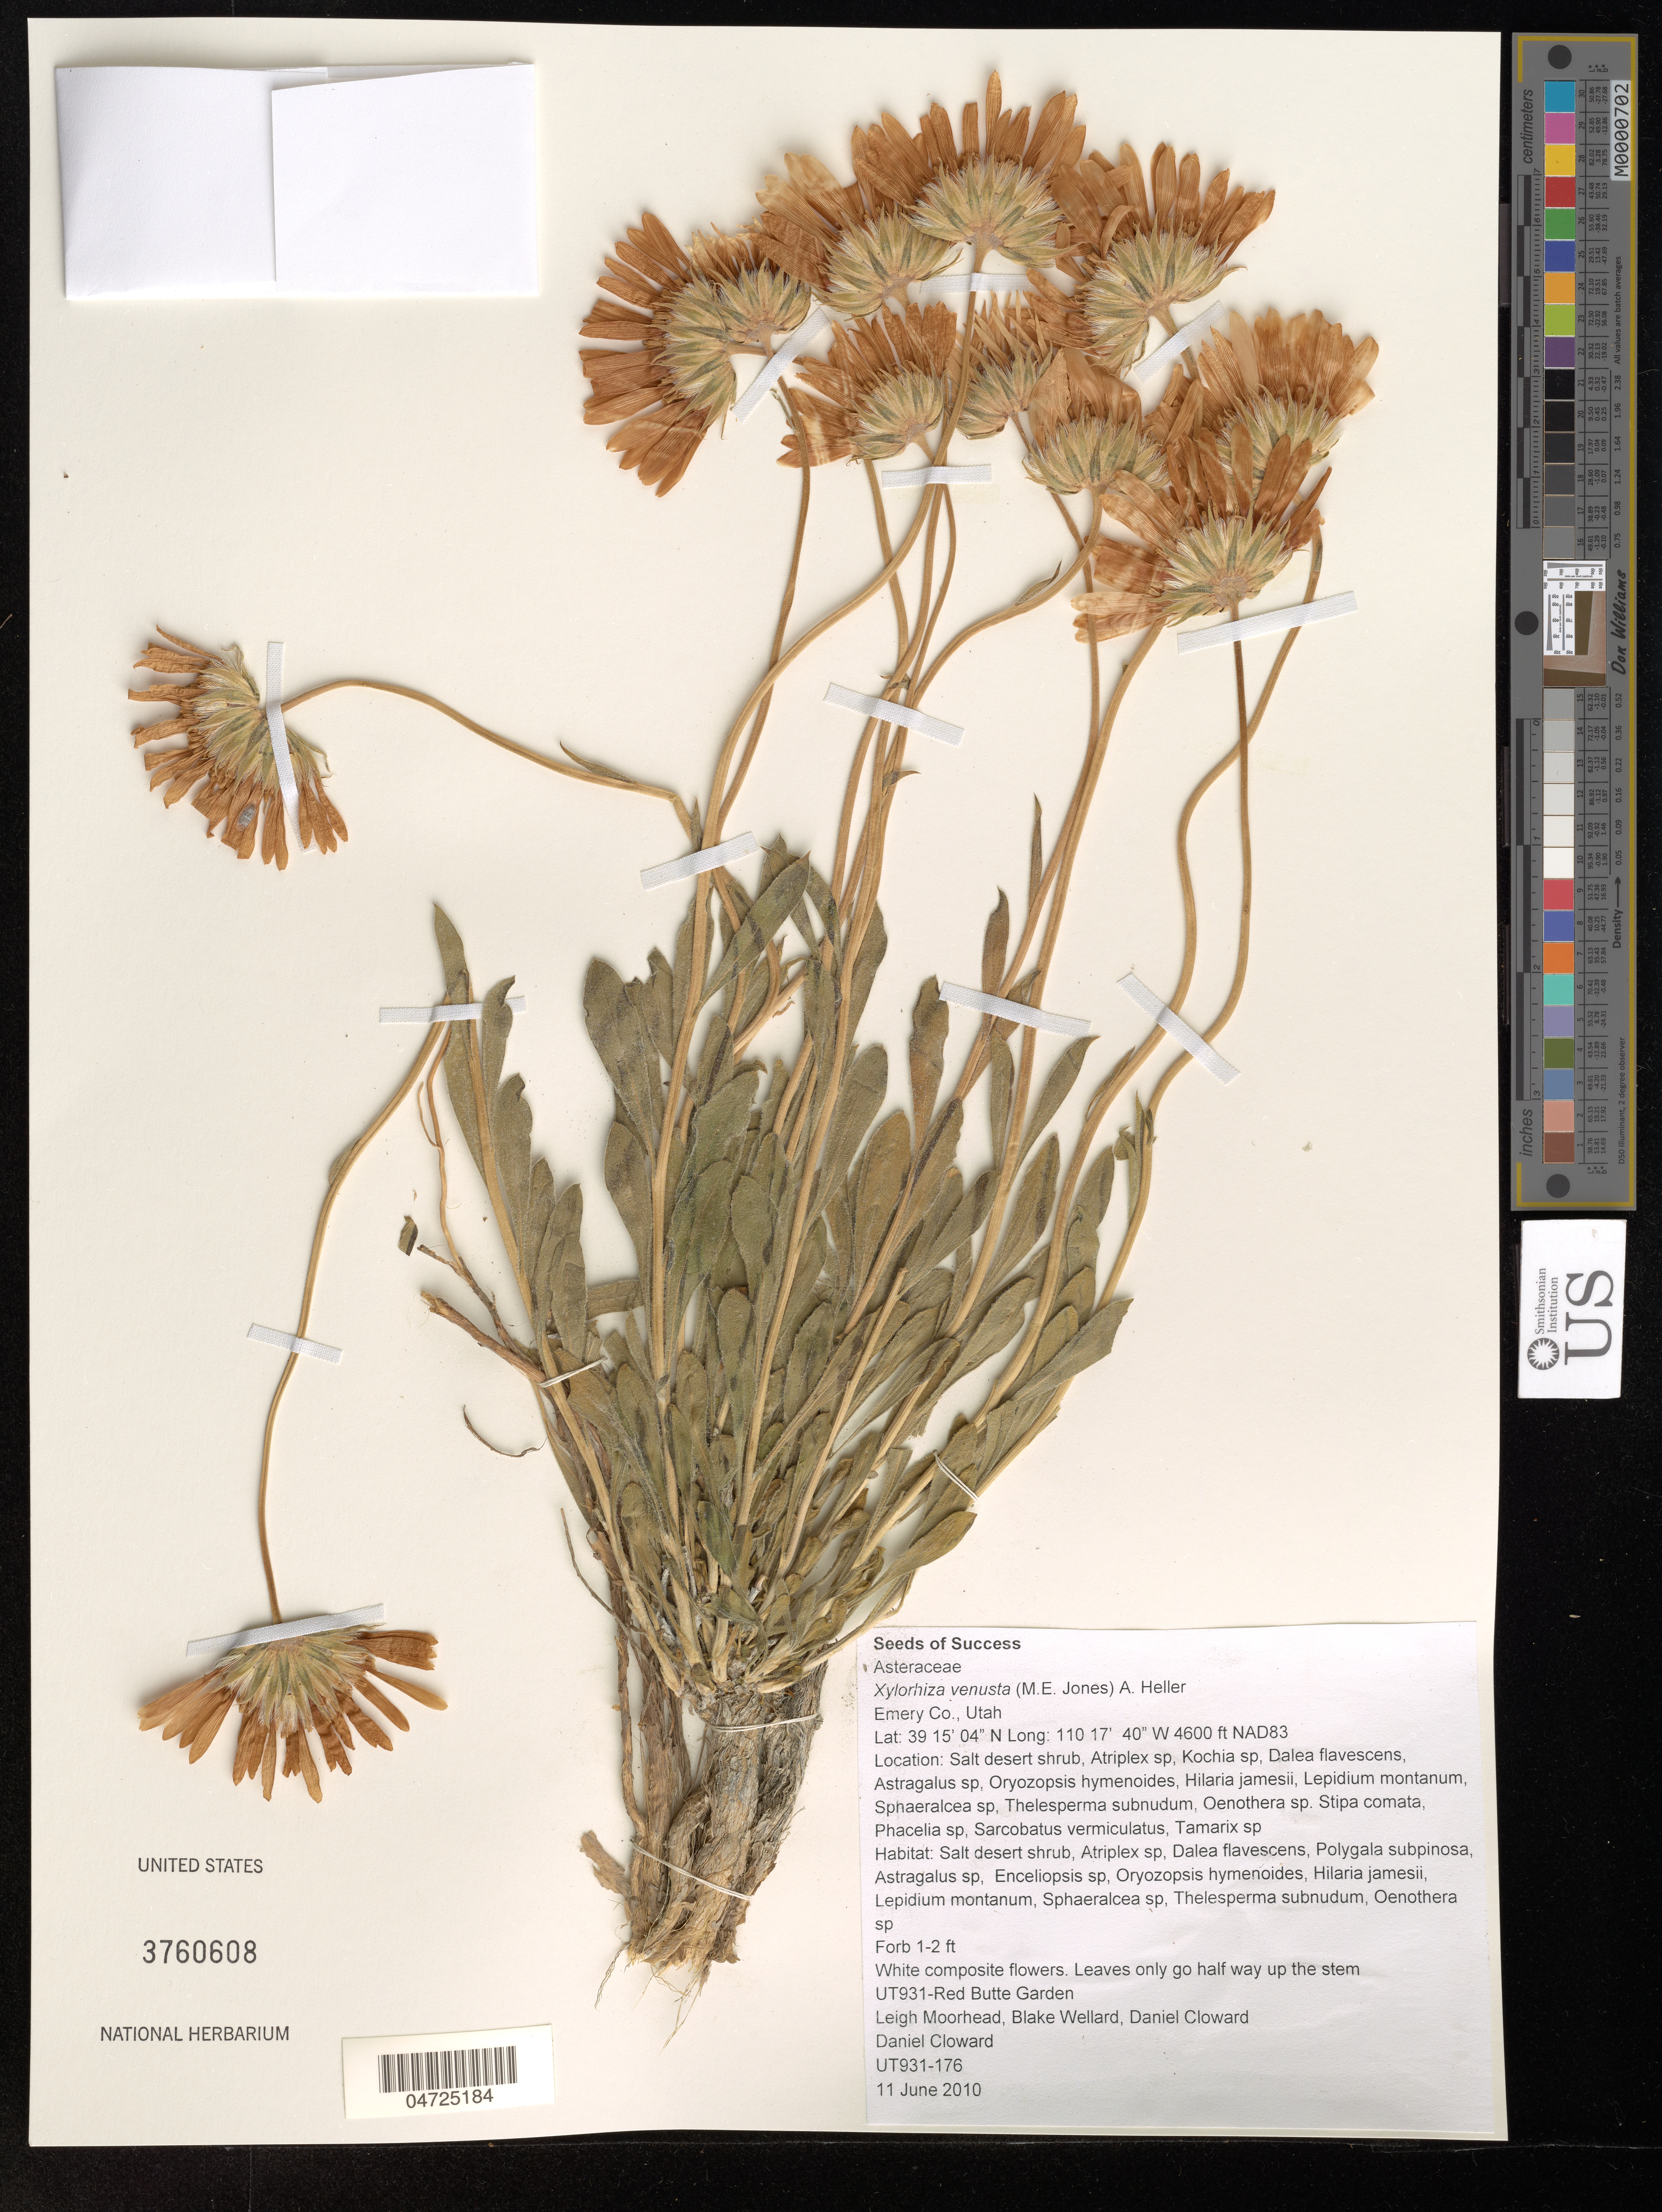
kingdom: Plantae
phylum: Tracheophyta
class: Magnoliopsida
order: Asterales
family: Asteraceae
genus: Xylorhiza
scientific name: Xylorhiza venusta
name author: (M.E. Jones) A. Heller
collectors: L. Moorhead, B. Wellard & D. Cloward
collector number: UT931-176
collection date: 2010-06-11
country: United States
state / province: Utah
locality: NAD83. Emery Co. UT931-Red Butte Garden.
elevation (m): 1402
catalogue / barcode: US 3760608